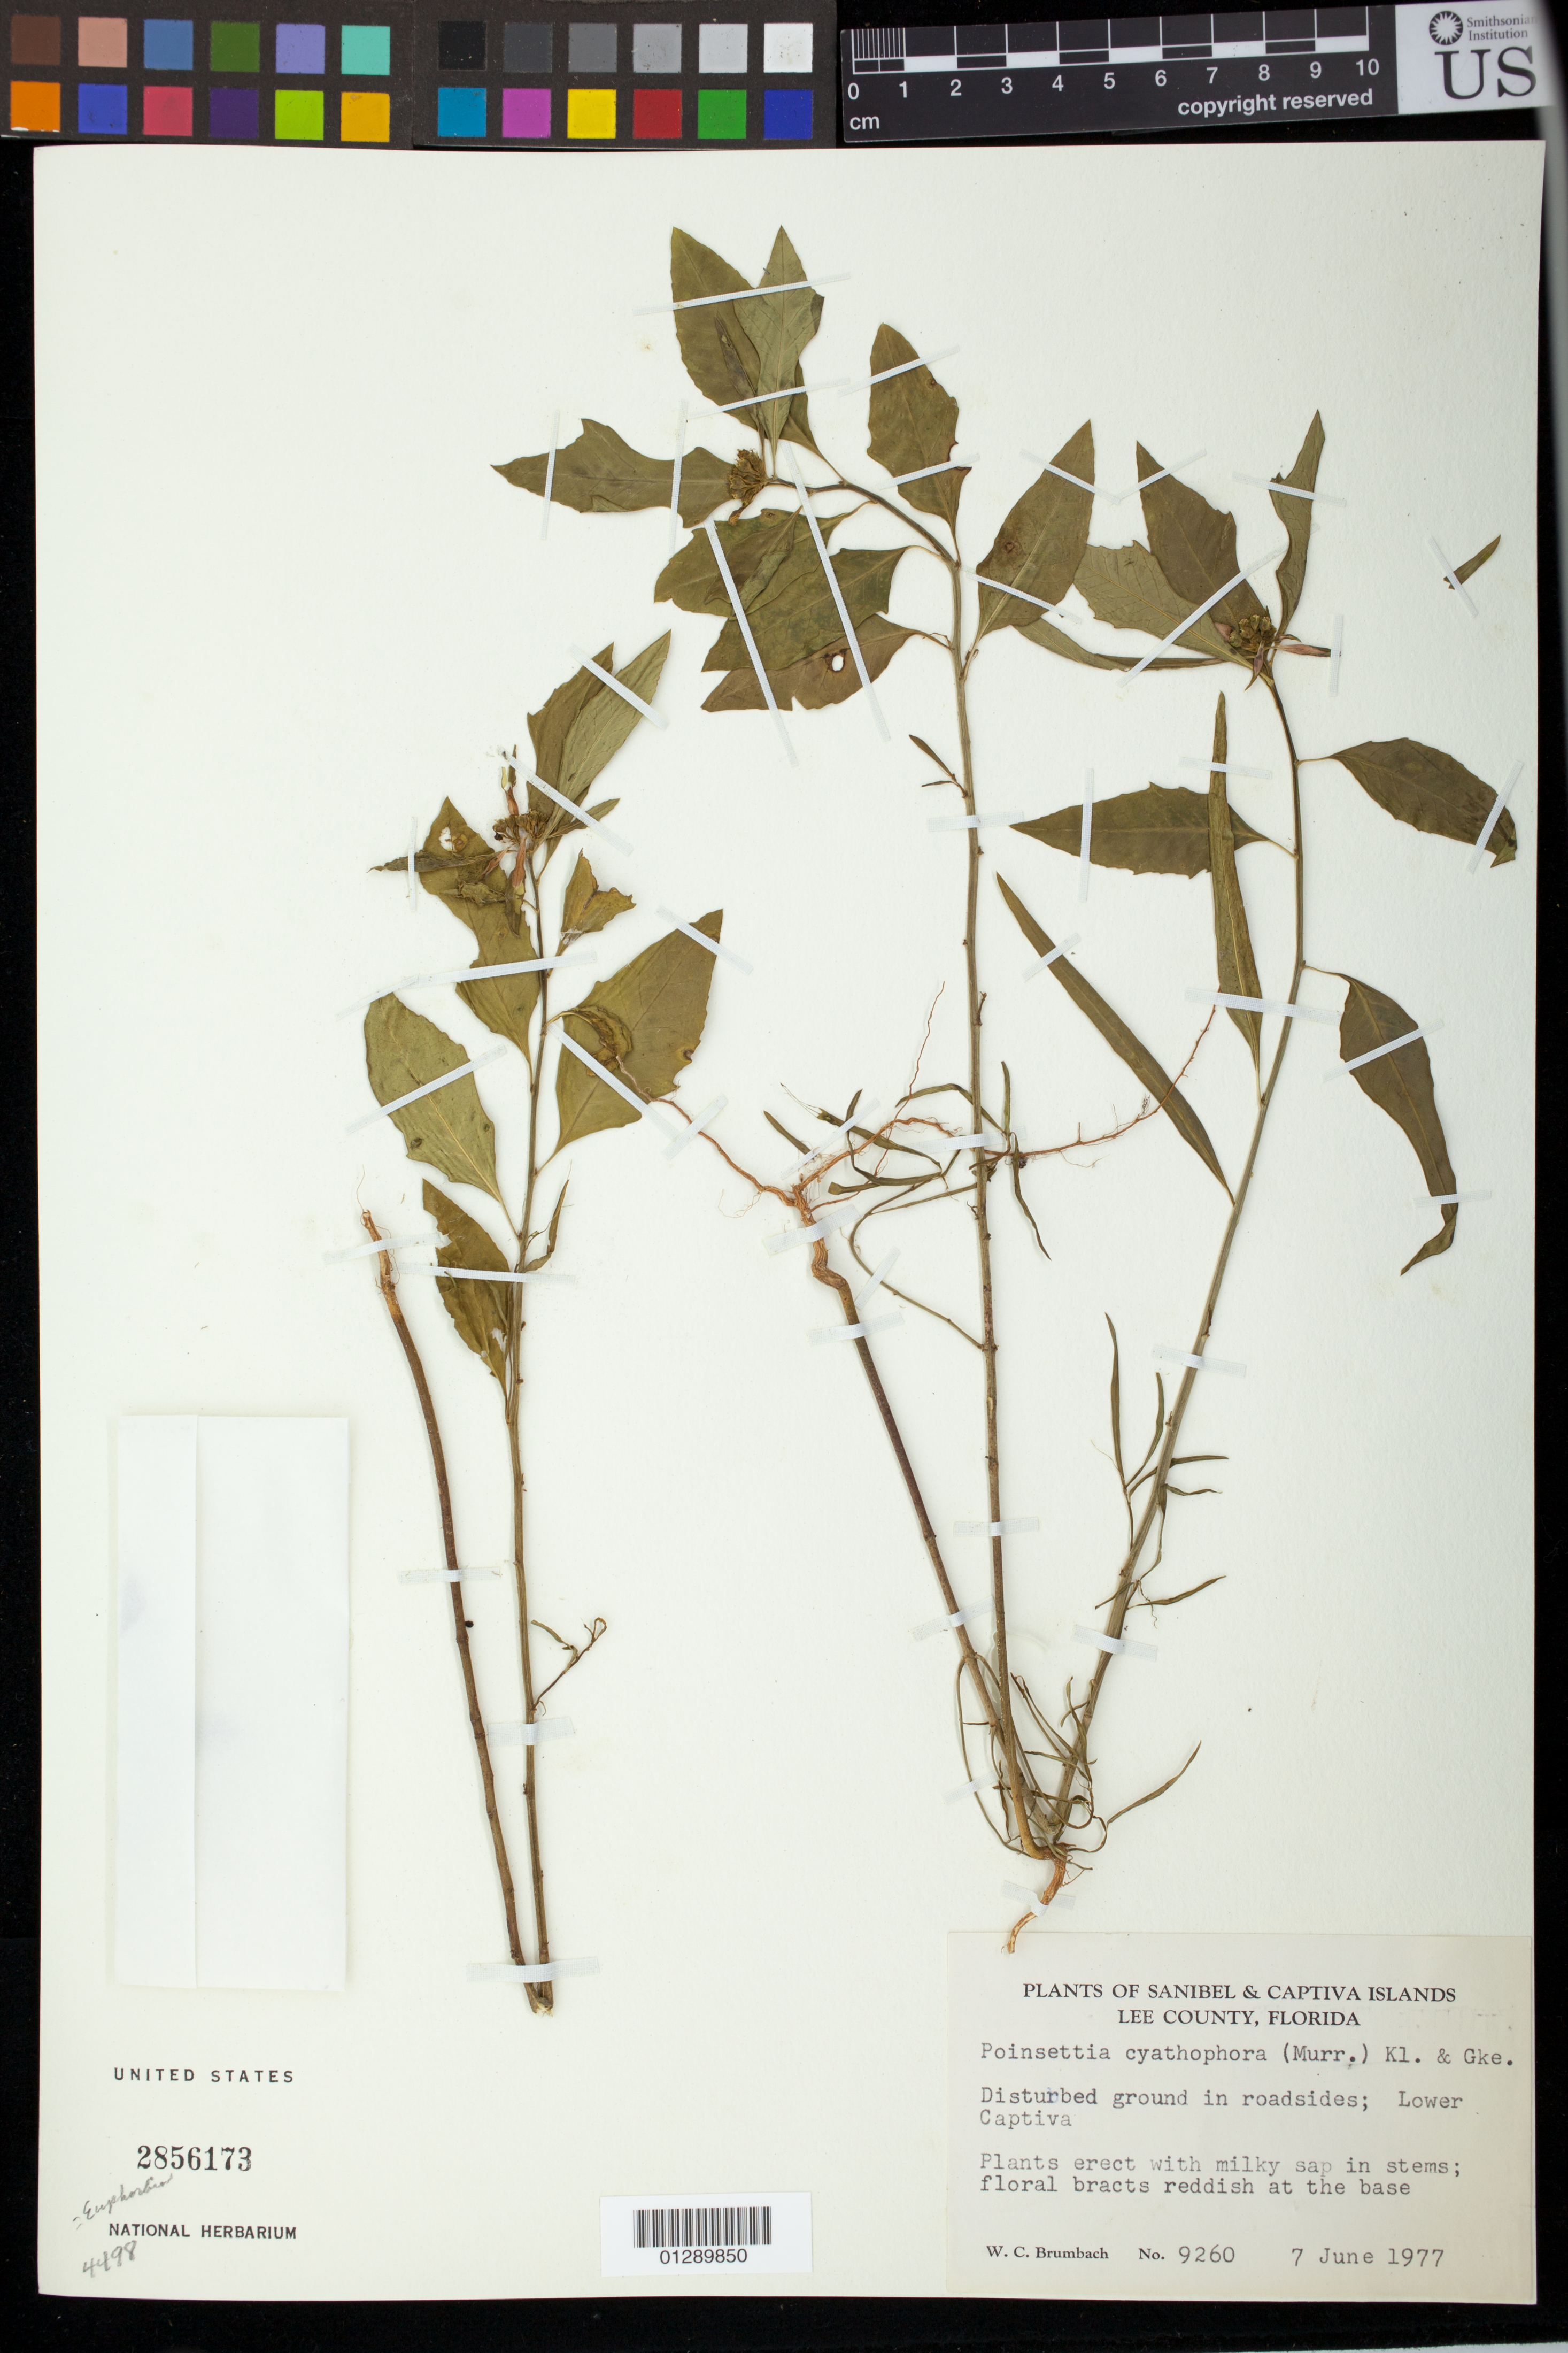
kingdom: Plantae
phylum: Tracheophyta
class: Magnoliopsida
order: Malpighiales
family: Euphorbiaceae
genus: Euphorbia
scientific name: Euphorbia heterophylla var. cyathophora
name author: (Murr.) Griseb.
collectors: W. C. Brumbach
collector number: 9260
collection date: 1977-06-07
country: United States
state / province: Florida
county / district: Lee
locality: Lower Captiva Island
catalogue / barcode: US 2856173